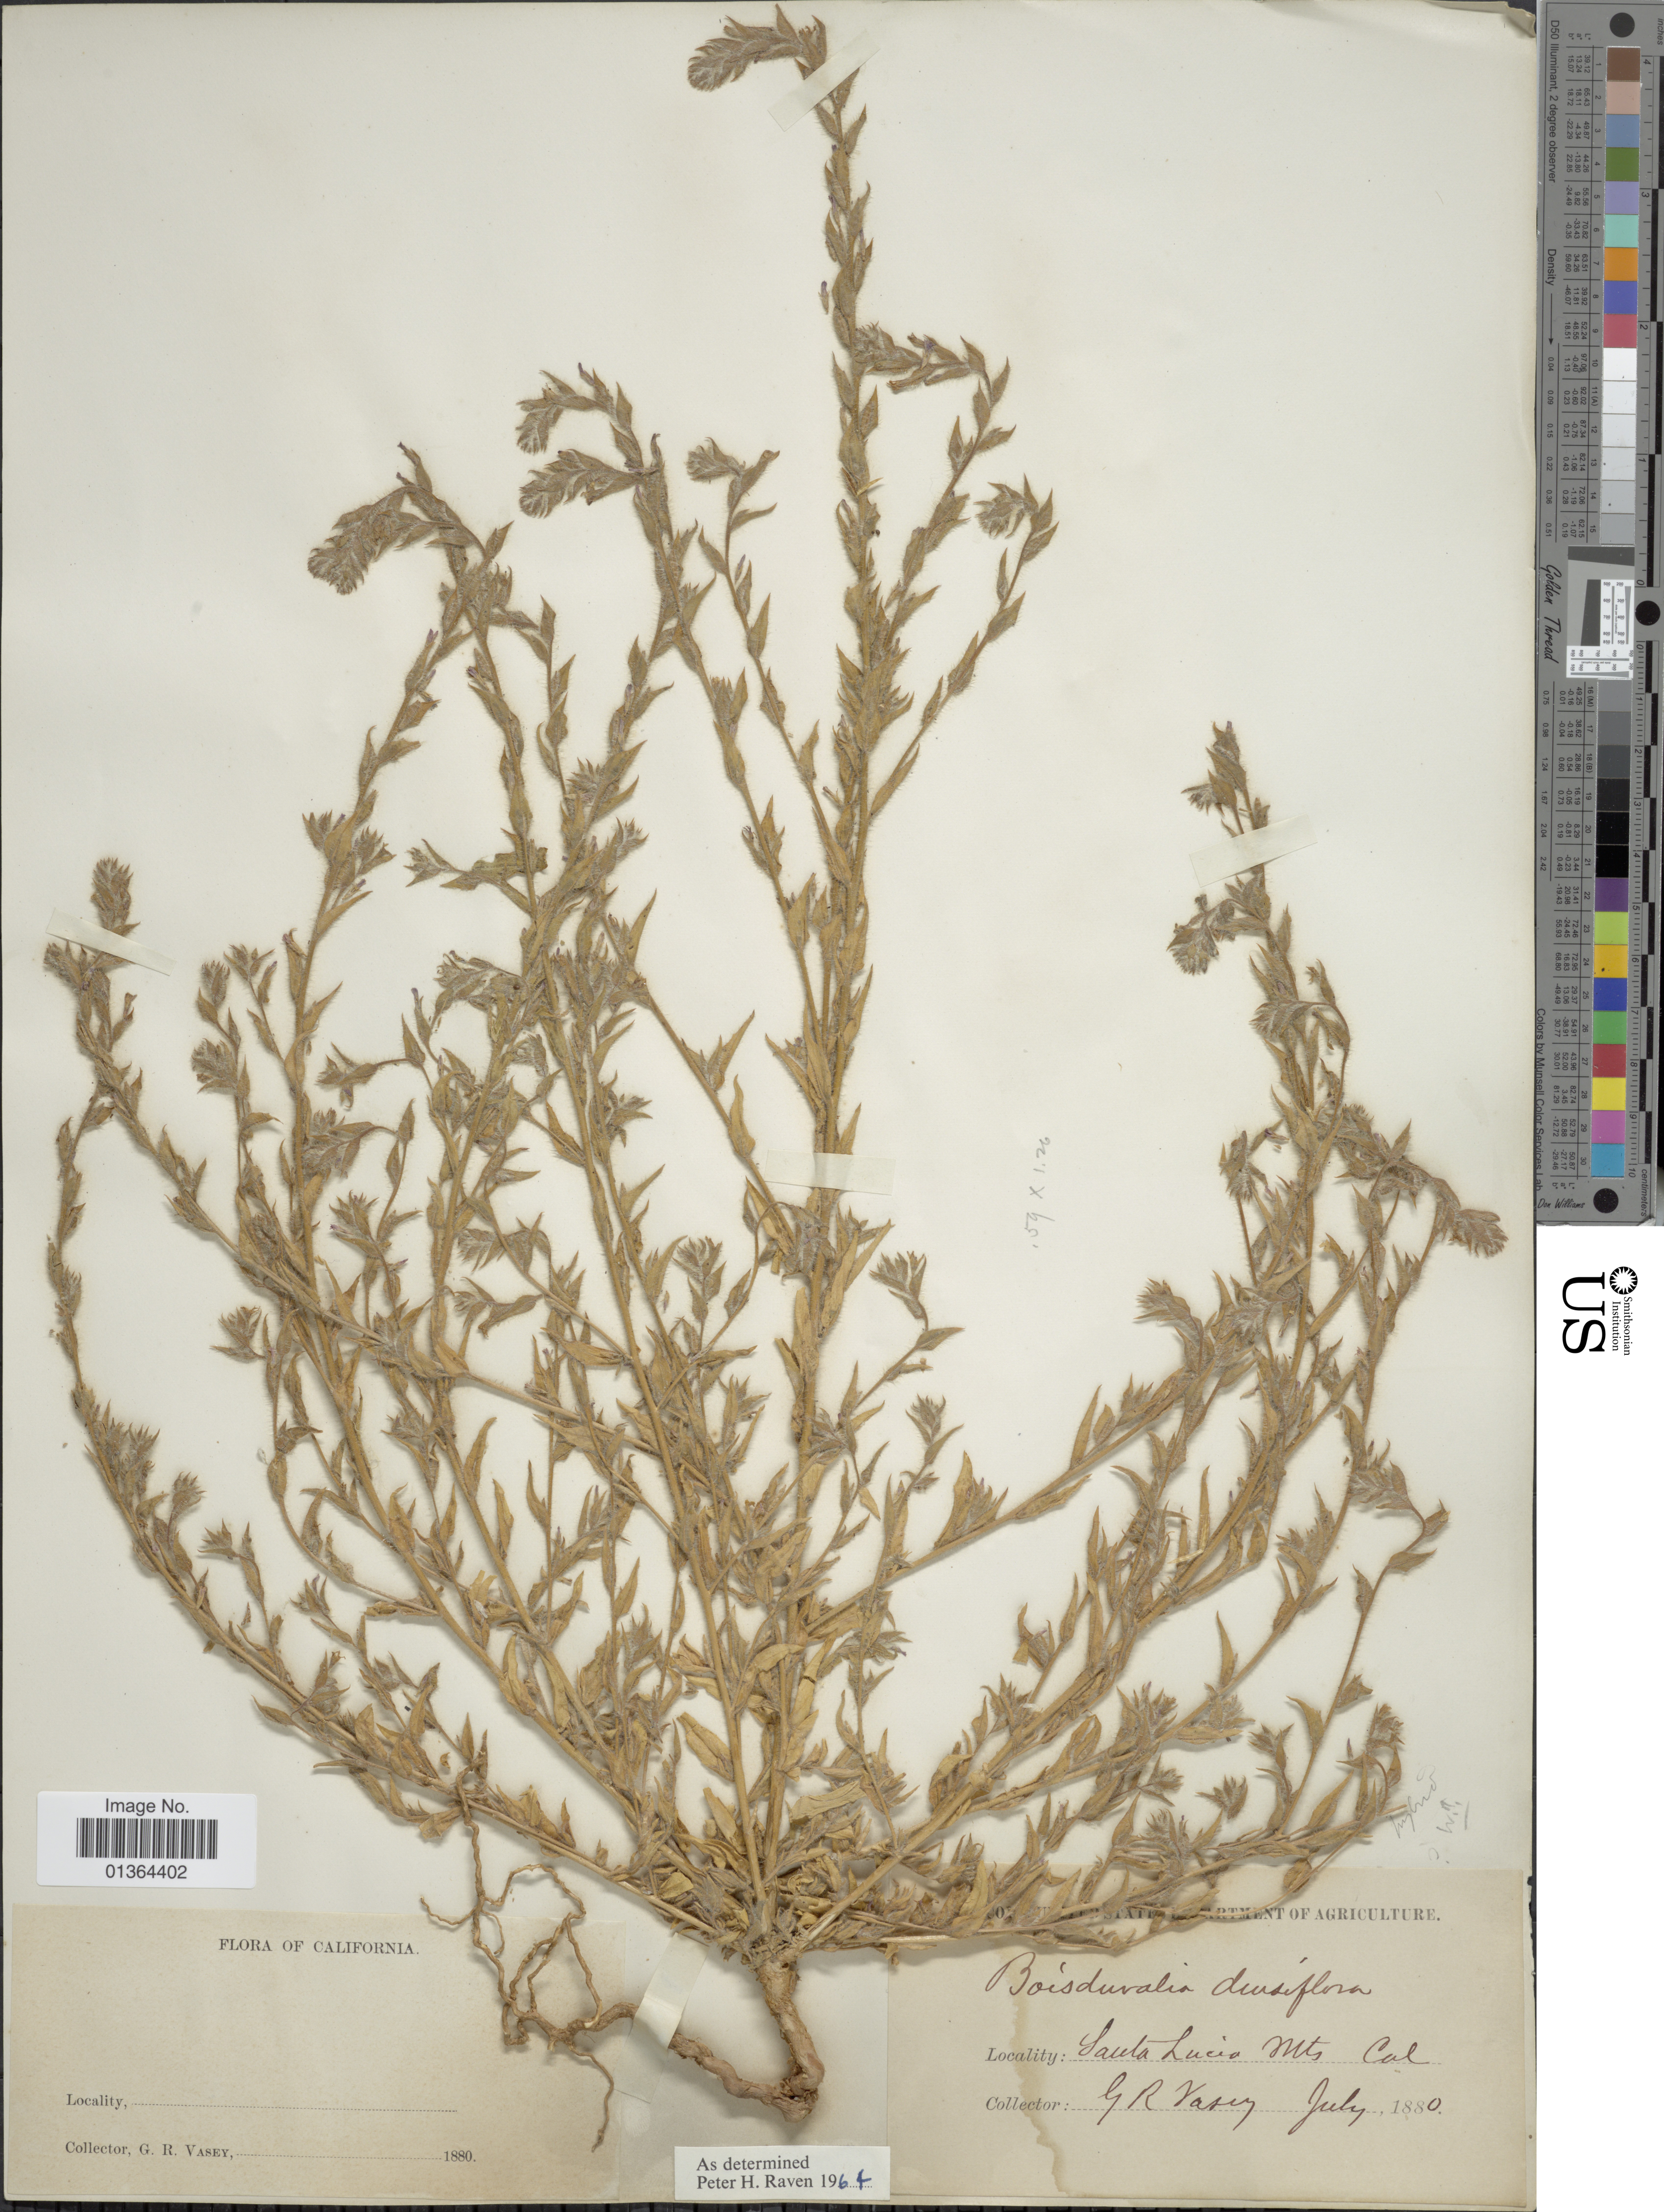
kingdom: Plantae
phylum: Tracheophyta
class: Magnoliopsida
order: Myrtales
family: Onagraceae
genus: Epilobium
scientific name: Epilobium densiflorum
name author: (Lindl.) Hoch & P.H. Raven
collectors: G. R. Vasey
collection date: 1880-07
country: United States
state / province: California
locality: Santa Lucia Mts